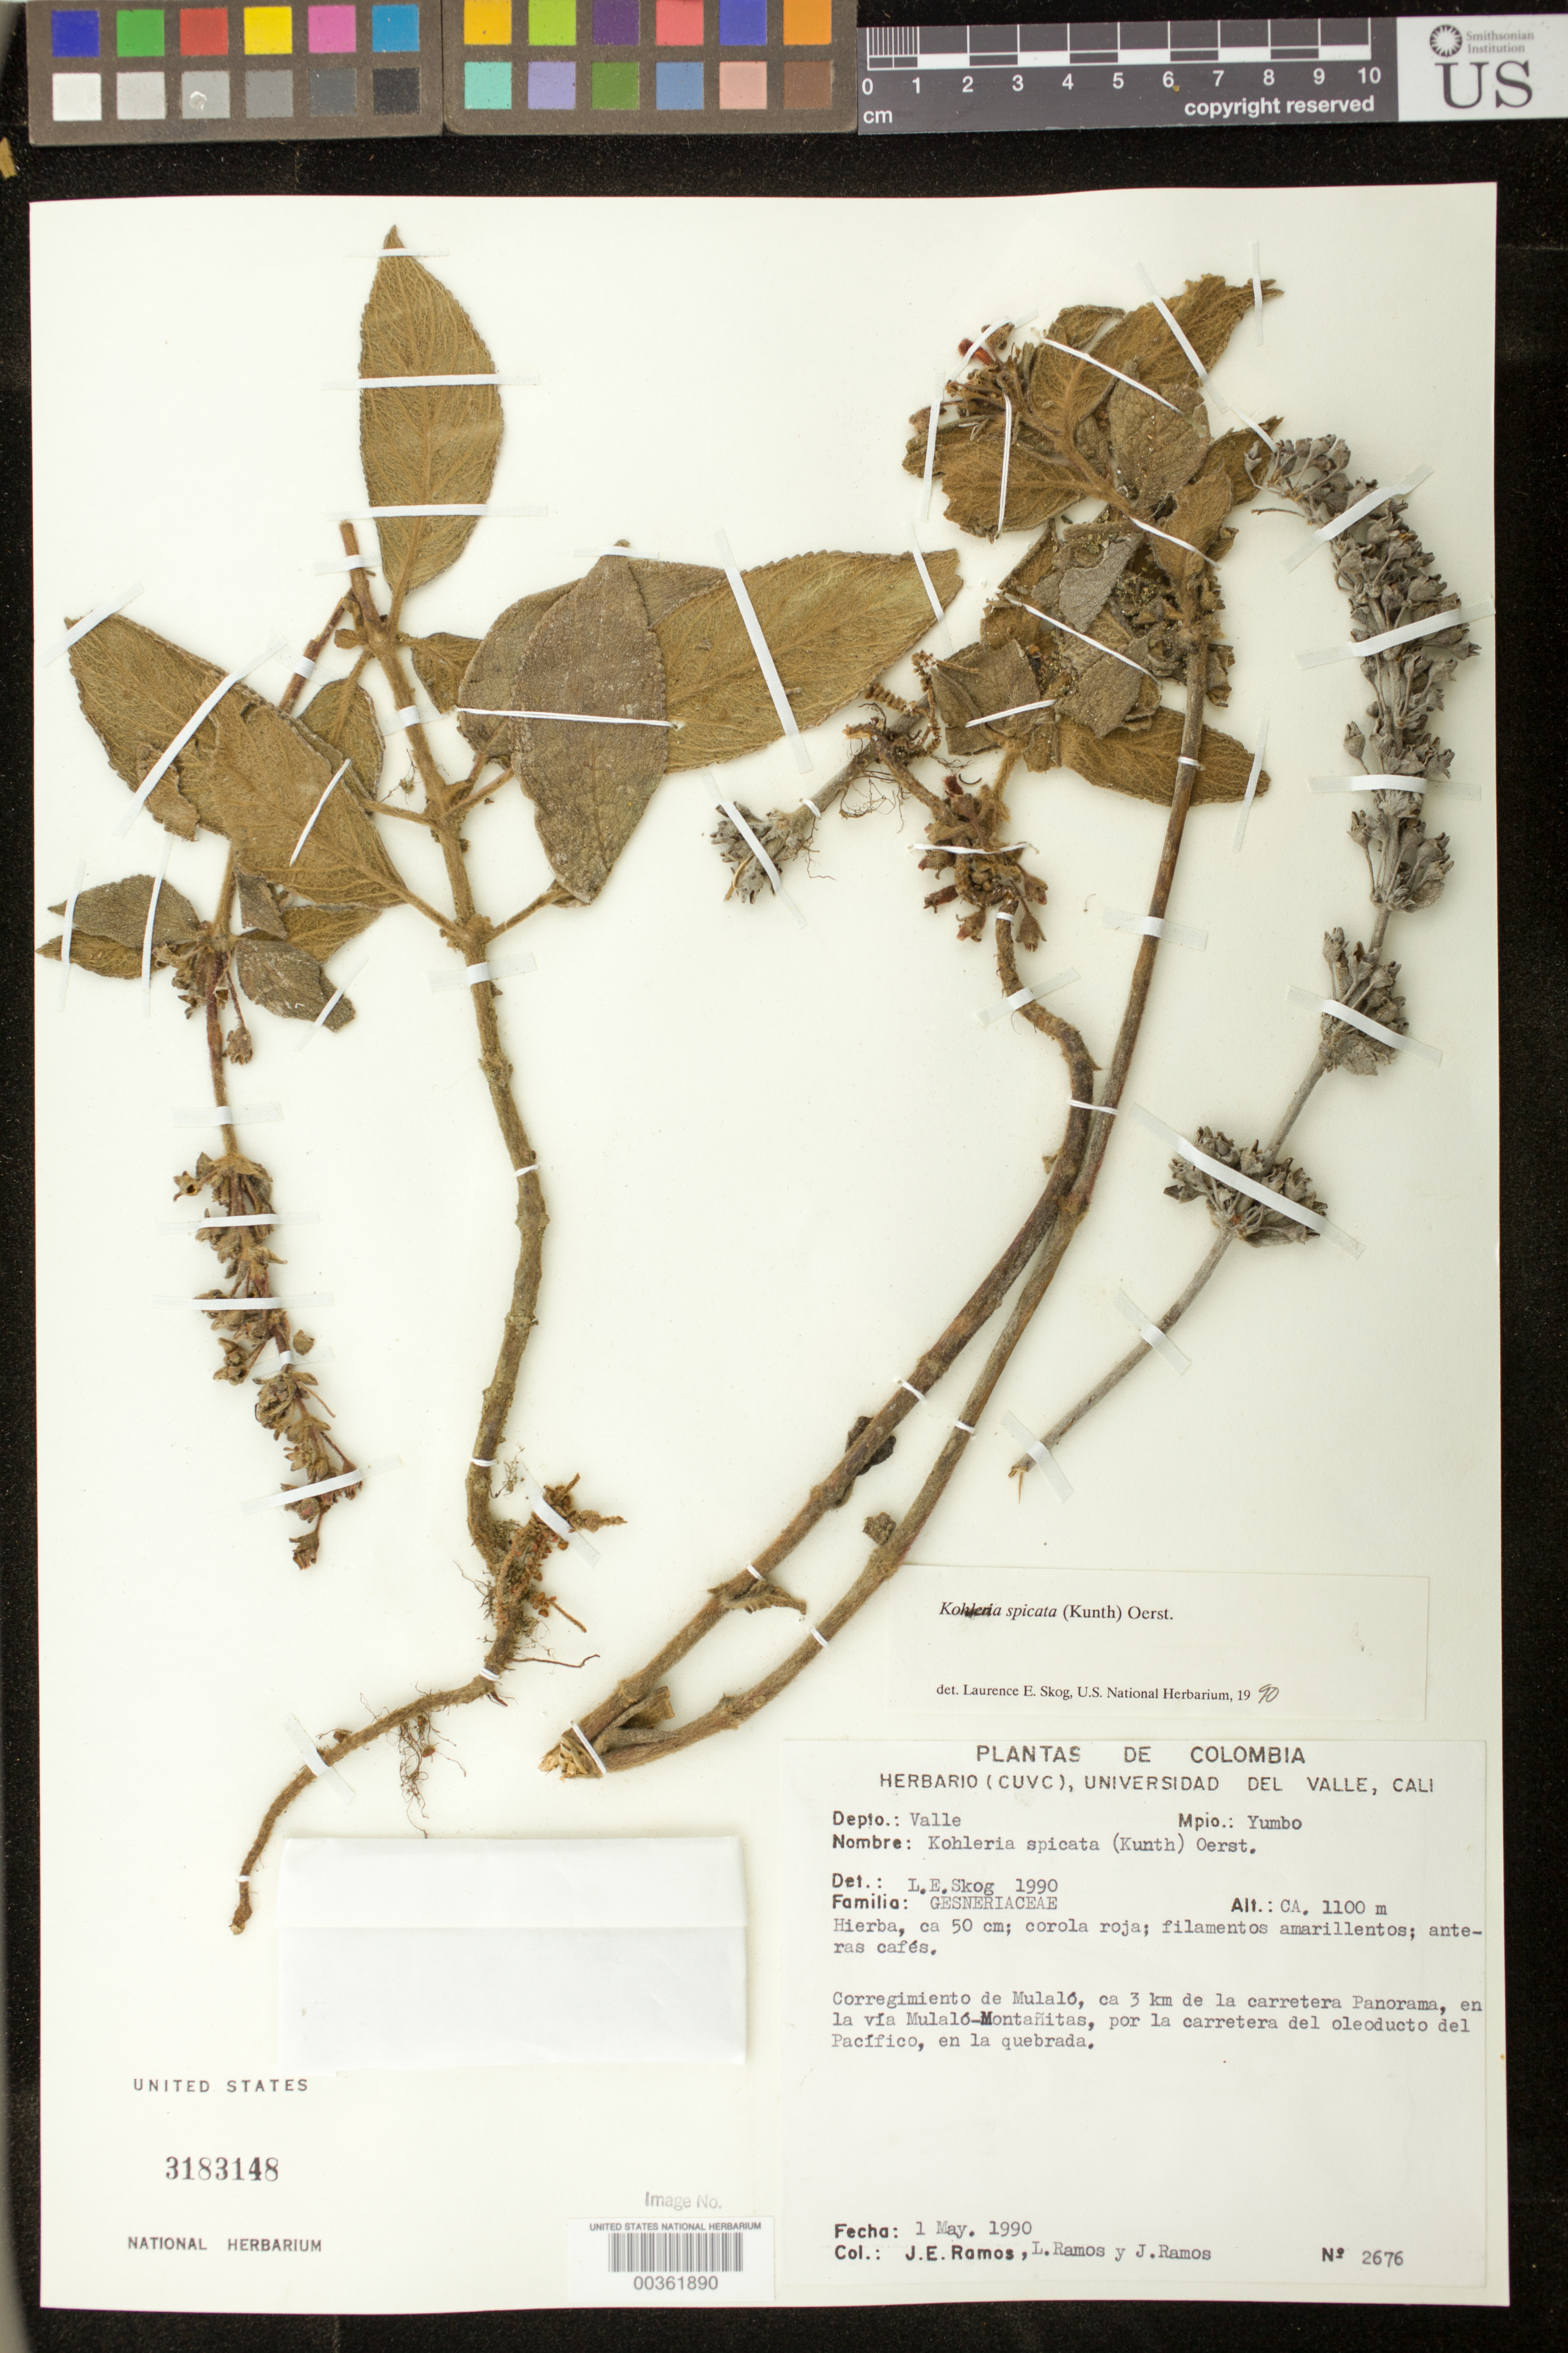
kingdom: Plantae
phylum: Tracheophyta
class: Magnoliopsida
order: Lamiales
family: Gesneriaceae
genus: Kohleria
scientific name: Kohleria spicata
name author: (Kunth) Oerst.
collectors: J. E. Ramos, L. Ramos & J. Ramos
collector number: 2676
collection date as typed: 01 May 1990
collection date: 1990-05-01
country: Colombia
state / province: Valle del Cauca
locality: Depto. Valle, Mpio. Yumbo, corregimiento de Mulalo, ca 3 km de la Carretera Panorama, en Viamulalo-Montanitas, ...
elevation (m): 1100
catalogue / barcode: US 3183148